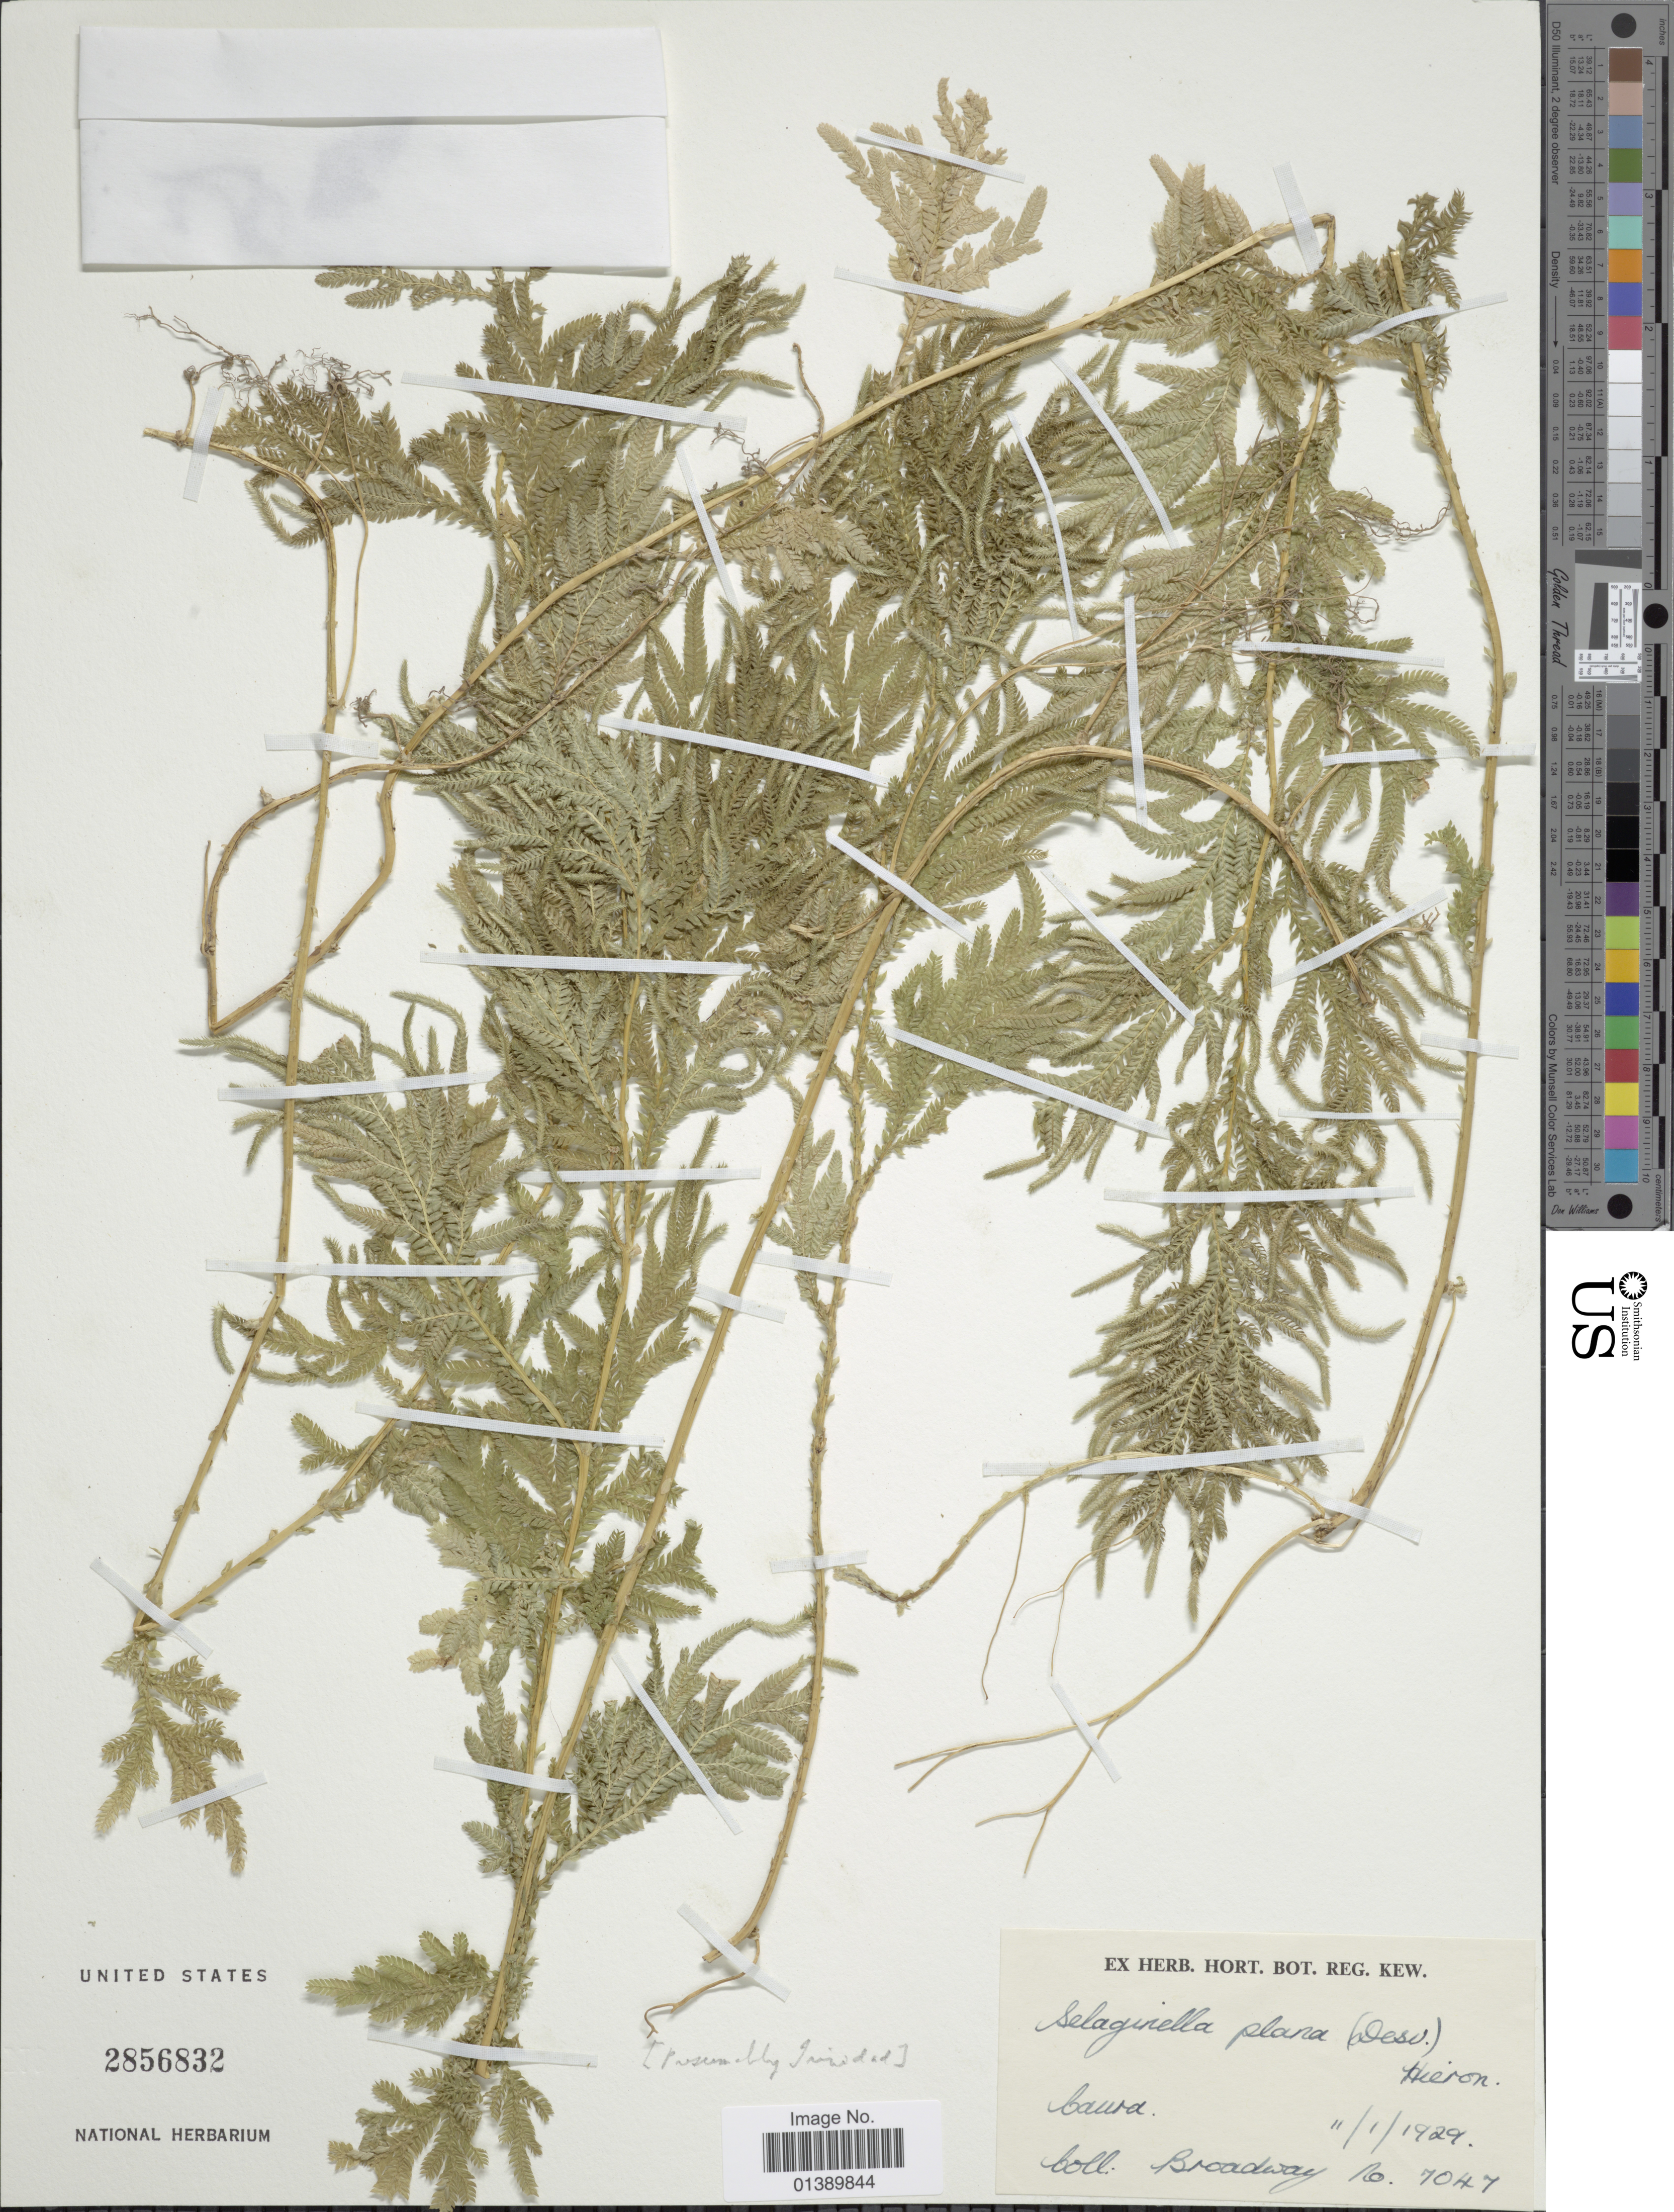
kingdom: Plantae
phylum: Tracheophyta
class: Lycopodiopsida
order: Selaginellales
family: Selaginellaceae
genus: Selaginella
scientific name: Selaginella plana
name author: (Desv. ex Poir.) Hieron.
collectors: -. Broadway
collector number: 7047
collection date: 1929-01-11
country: Trinidad and Tobago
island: Trinidad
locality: Caura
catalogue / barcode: US 2856832